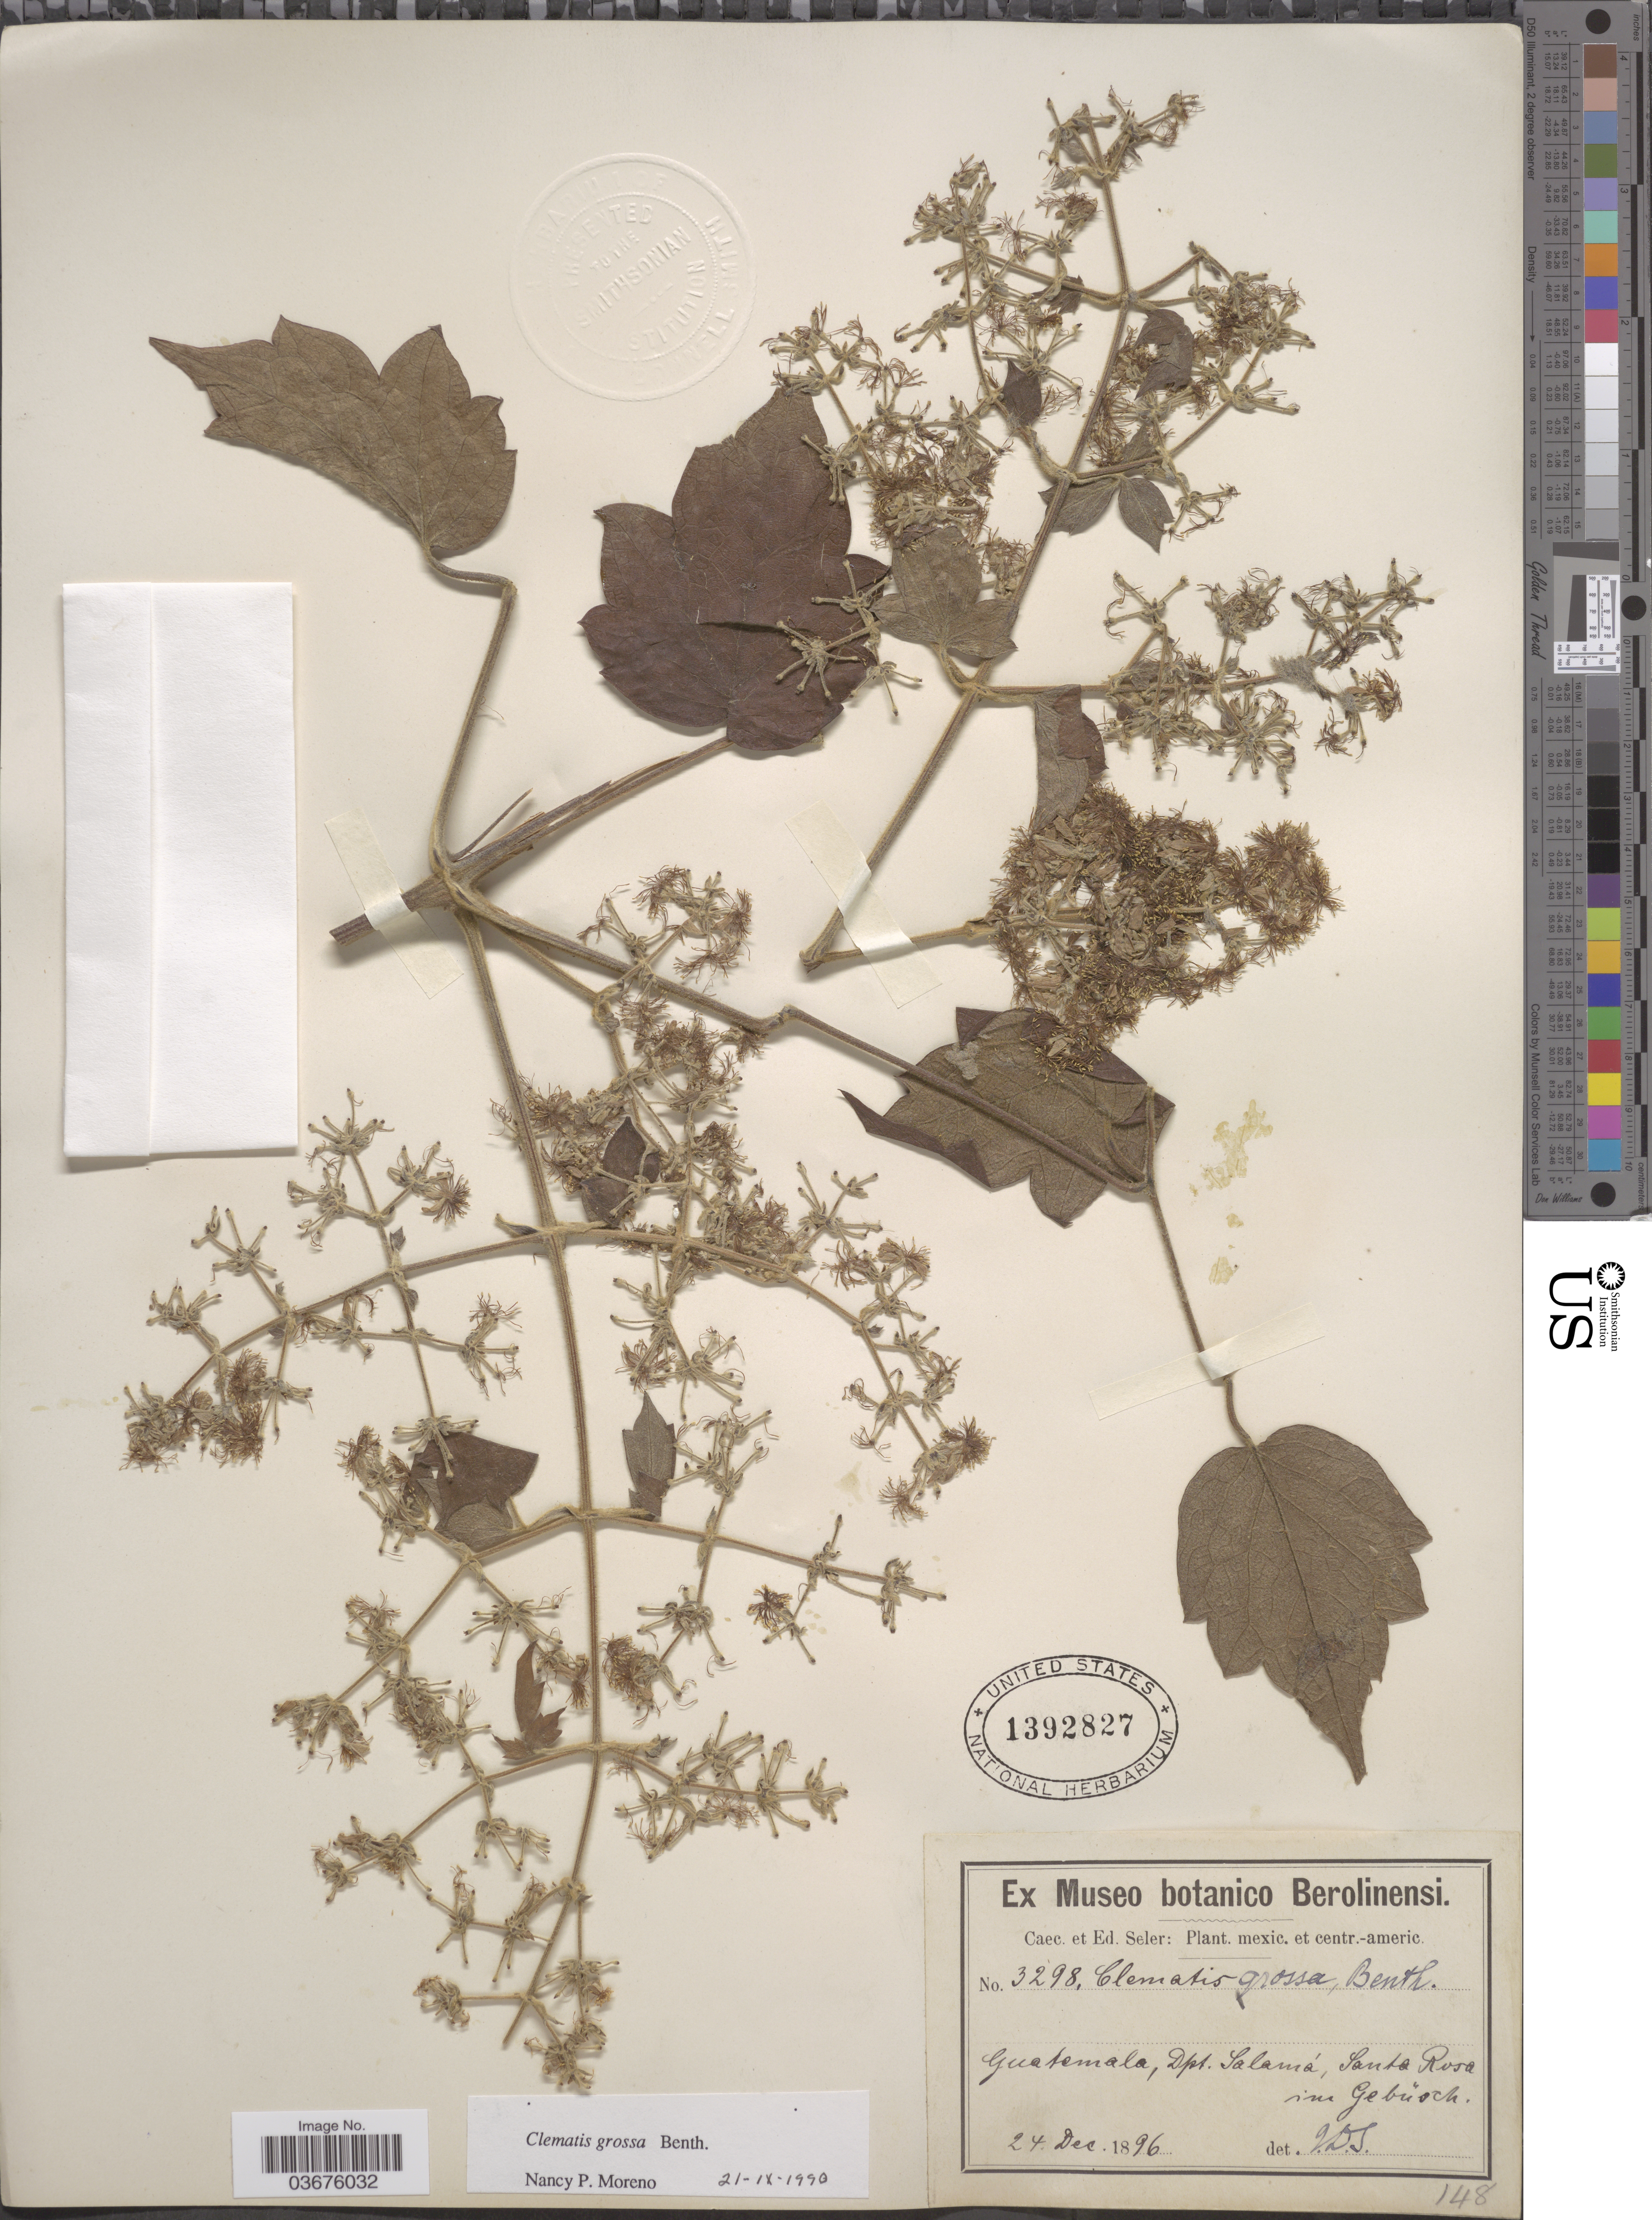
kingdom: Plantae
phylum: Tracheophyta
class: Magnoliopsida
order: Ranunculales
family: Ranunculaceae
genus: Clematis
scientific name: Clematis grossa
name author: Benth.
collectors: C. Seler & E. G. Seler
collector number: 3298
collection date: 1896-12-24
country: Guatemala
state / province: Santa Rosa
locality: Dpt. Salamá.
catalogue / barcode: US 1392827